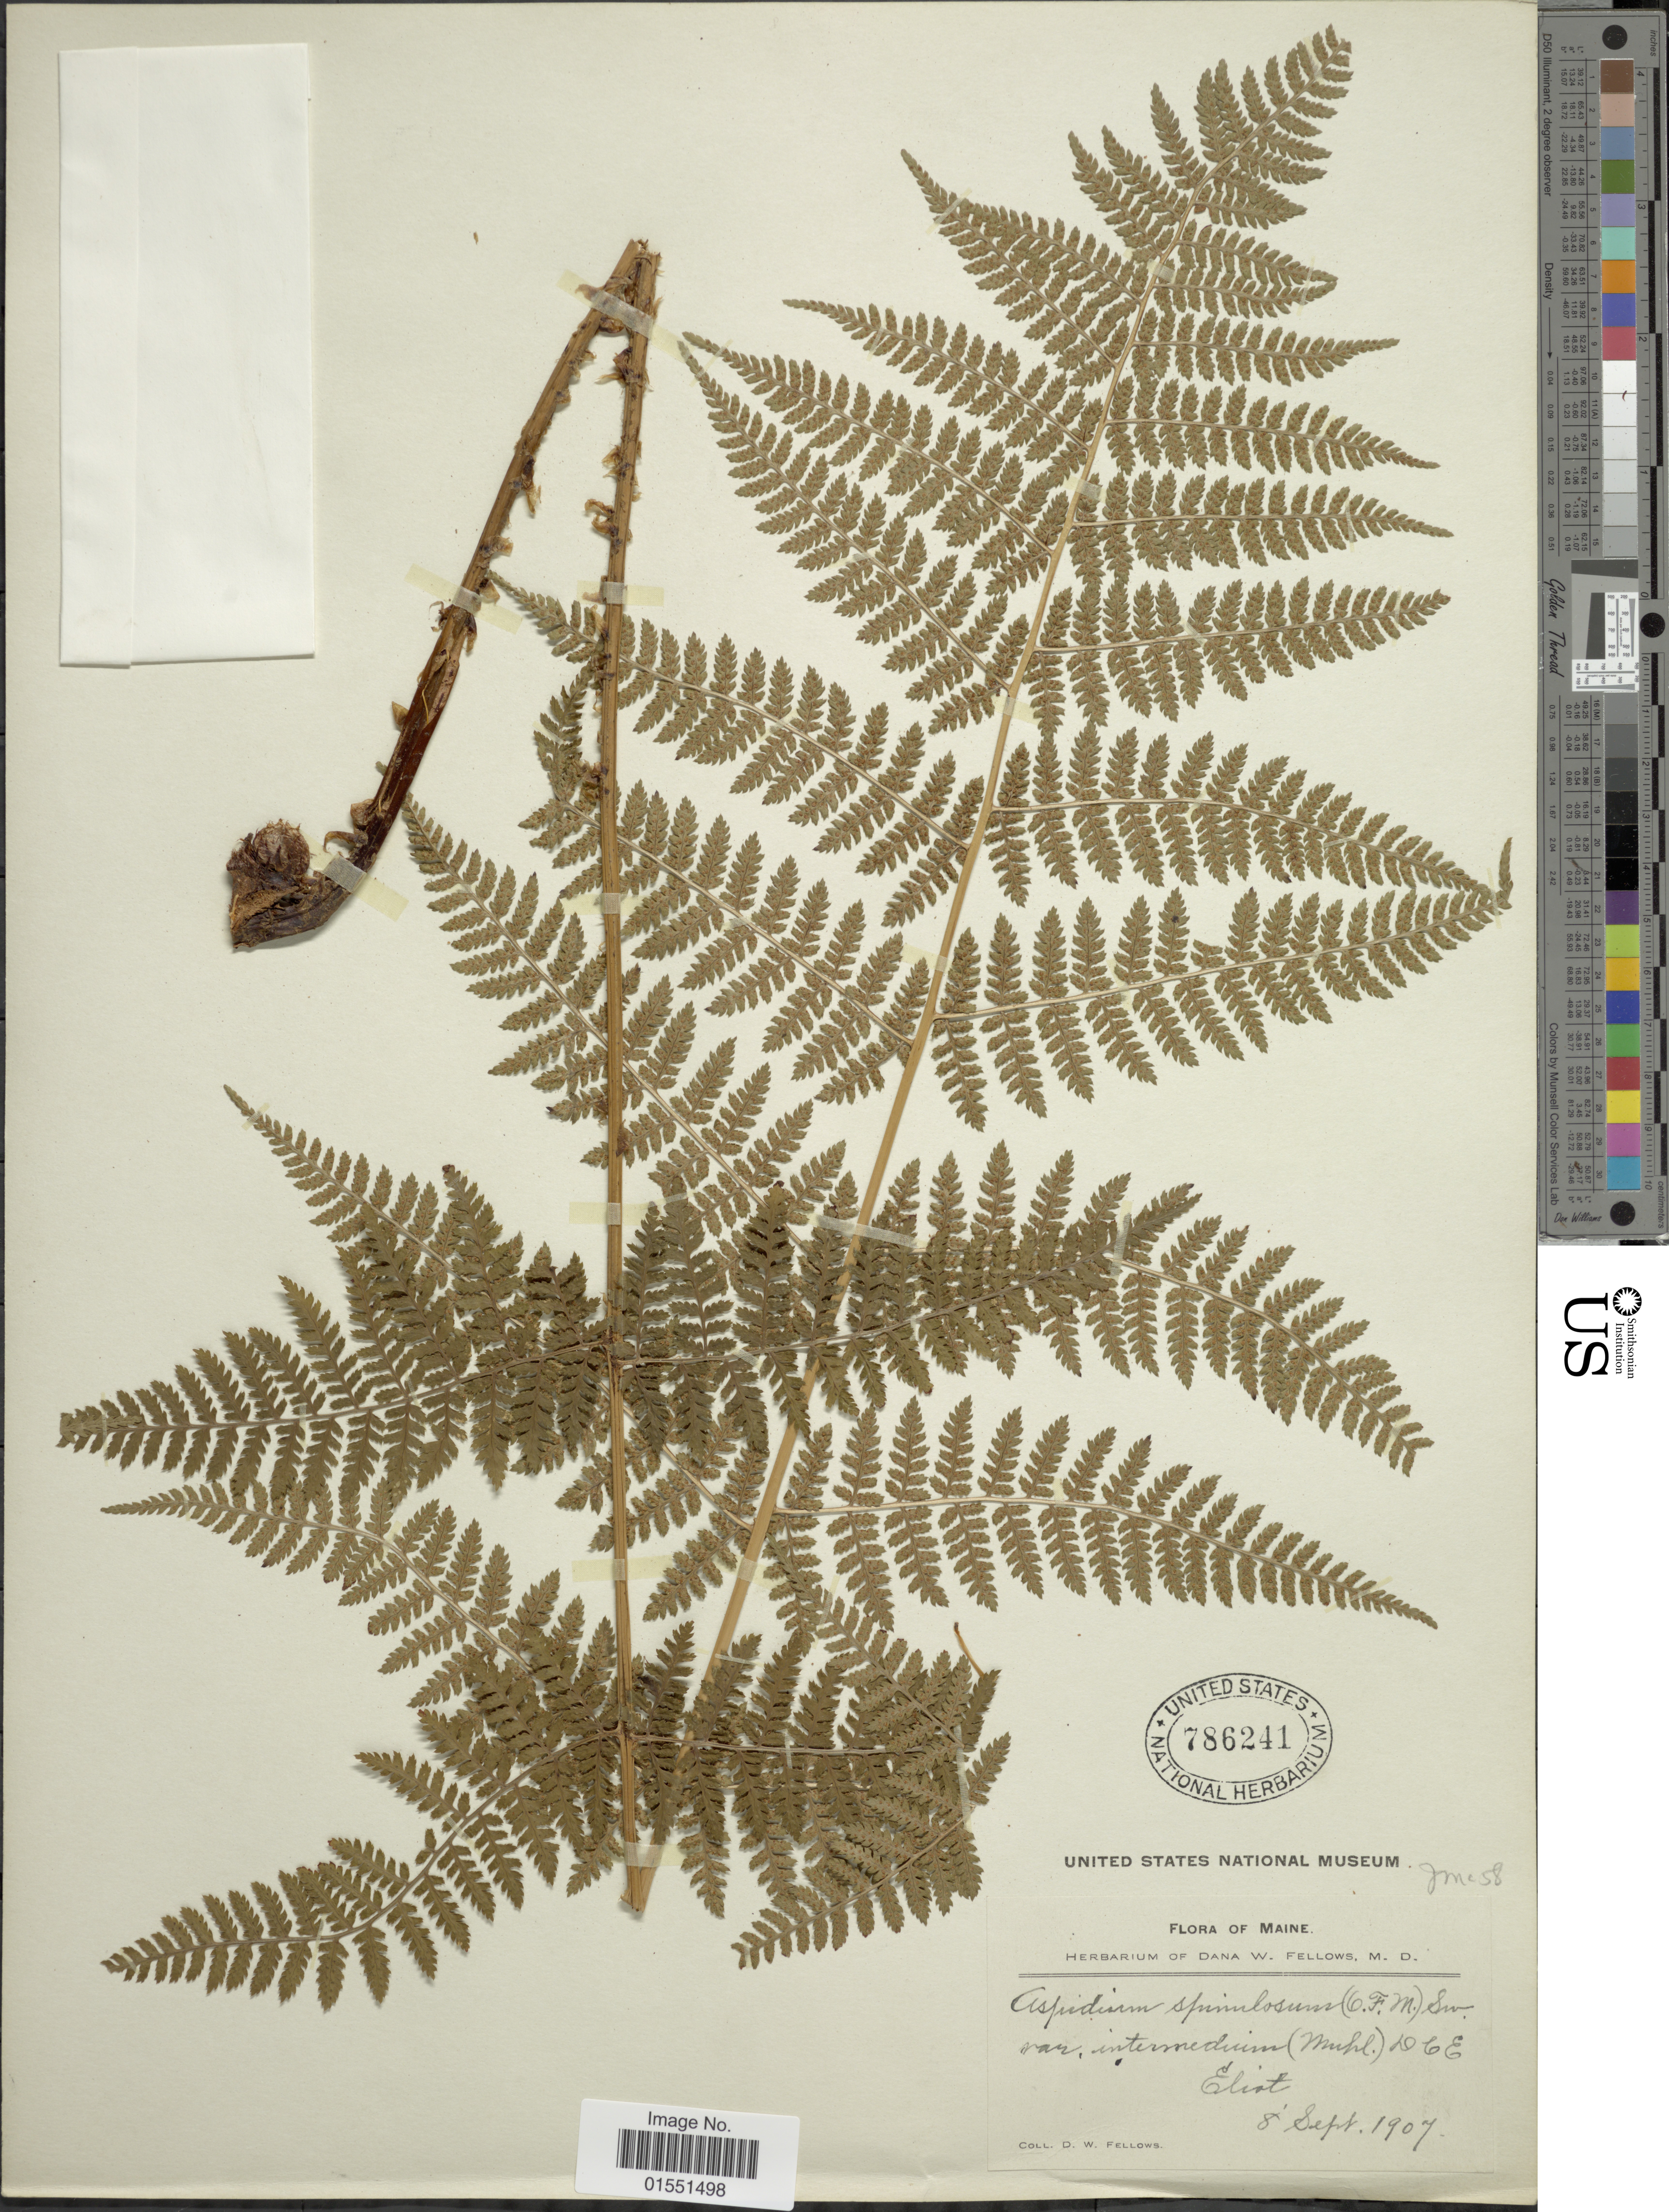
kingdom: Plantae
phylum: Tracheophyta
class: Polypodiopsida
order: Polypodiales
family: Dryopteridaceae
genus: Dryopteris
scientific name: Dryopteris intermedia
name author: (Muhl.) A. Gray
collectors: D. W. Fellows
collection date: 1907-09-08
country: United States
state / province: Maine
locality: Eliot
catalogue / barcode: US 786241